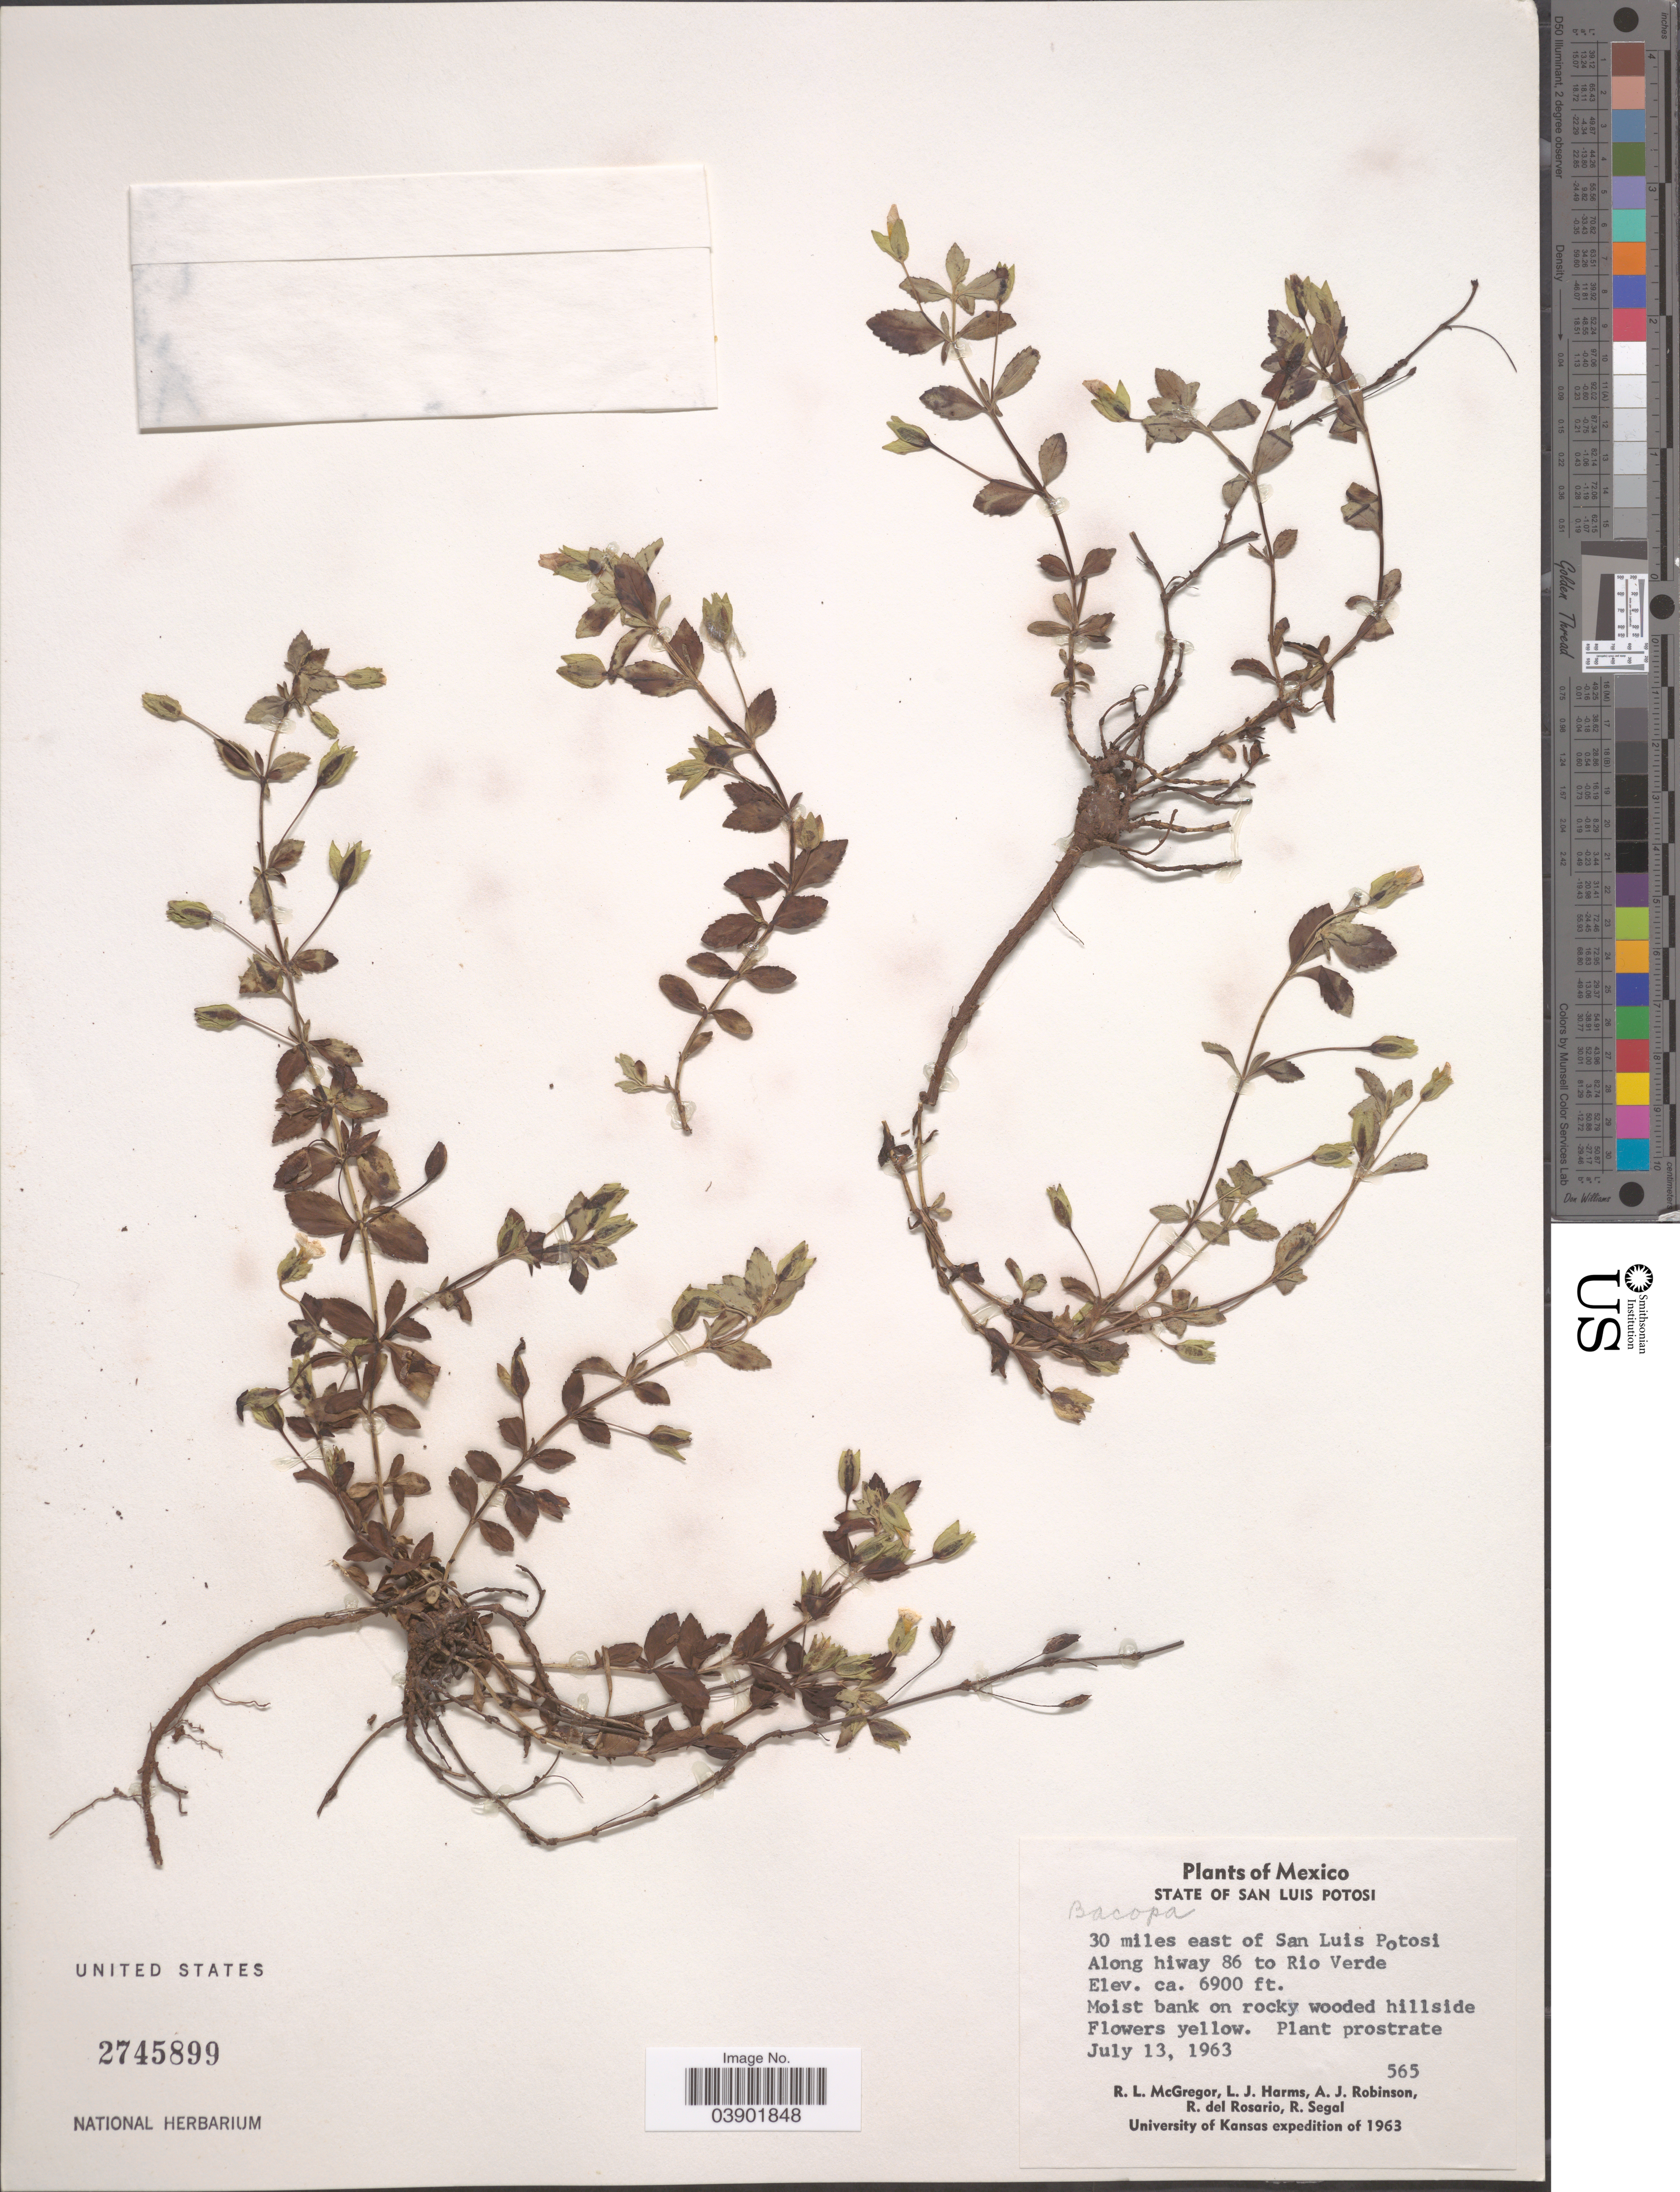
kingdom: Plantae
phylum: Tracheophyta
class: Magnoliopsida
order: Lamiales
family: Plantaginaceae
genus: Bacopa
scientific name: Bacopa sp.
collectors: R. McGregor, L. Harms, A. J. Robinson, R. del Rosario & R. Segal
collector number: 565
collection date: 1963-07-13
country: Mexico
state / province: San Luis Potosí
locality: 30 miles east of San Luis Potosi. Along hiway 86 to Rio Verde.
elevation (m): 2103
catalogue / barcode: US 2745899